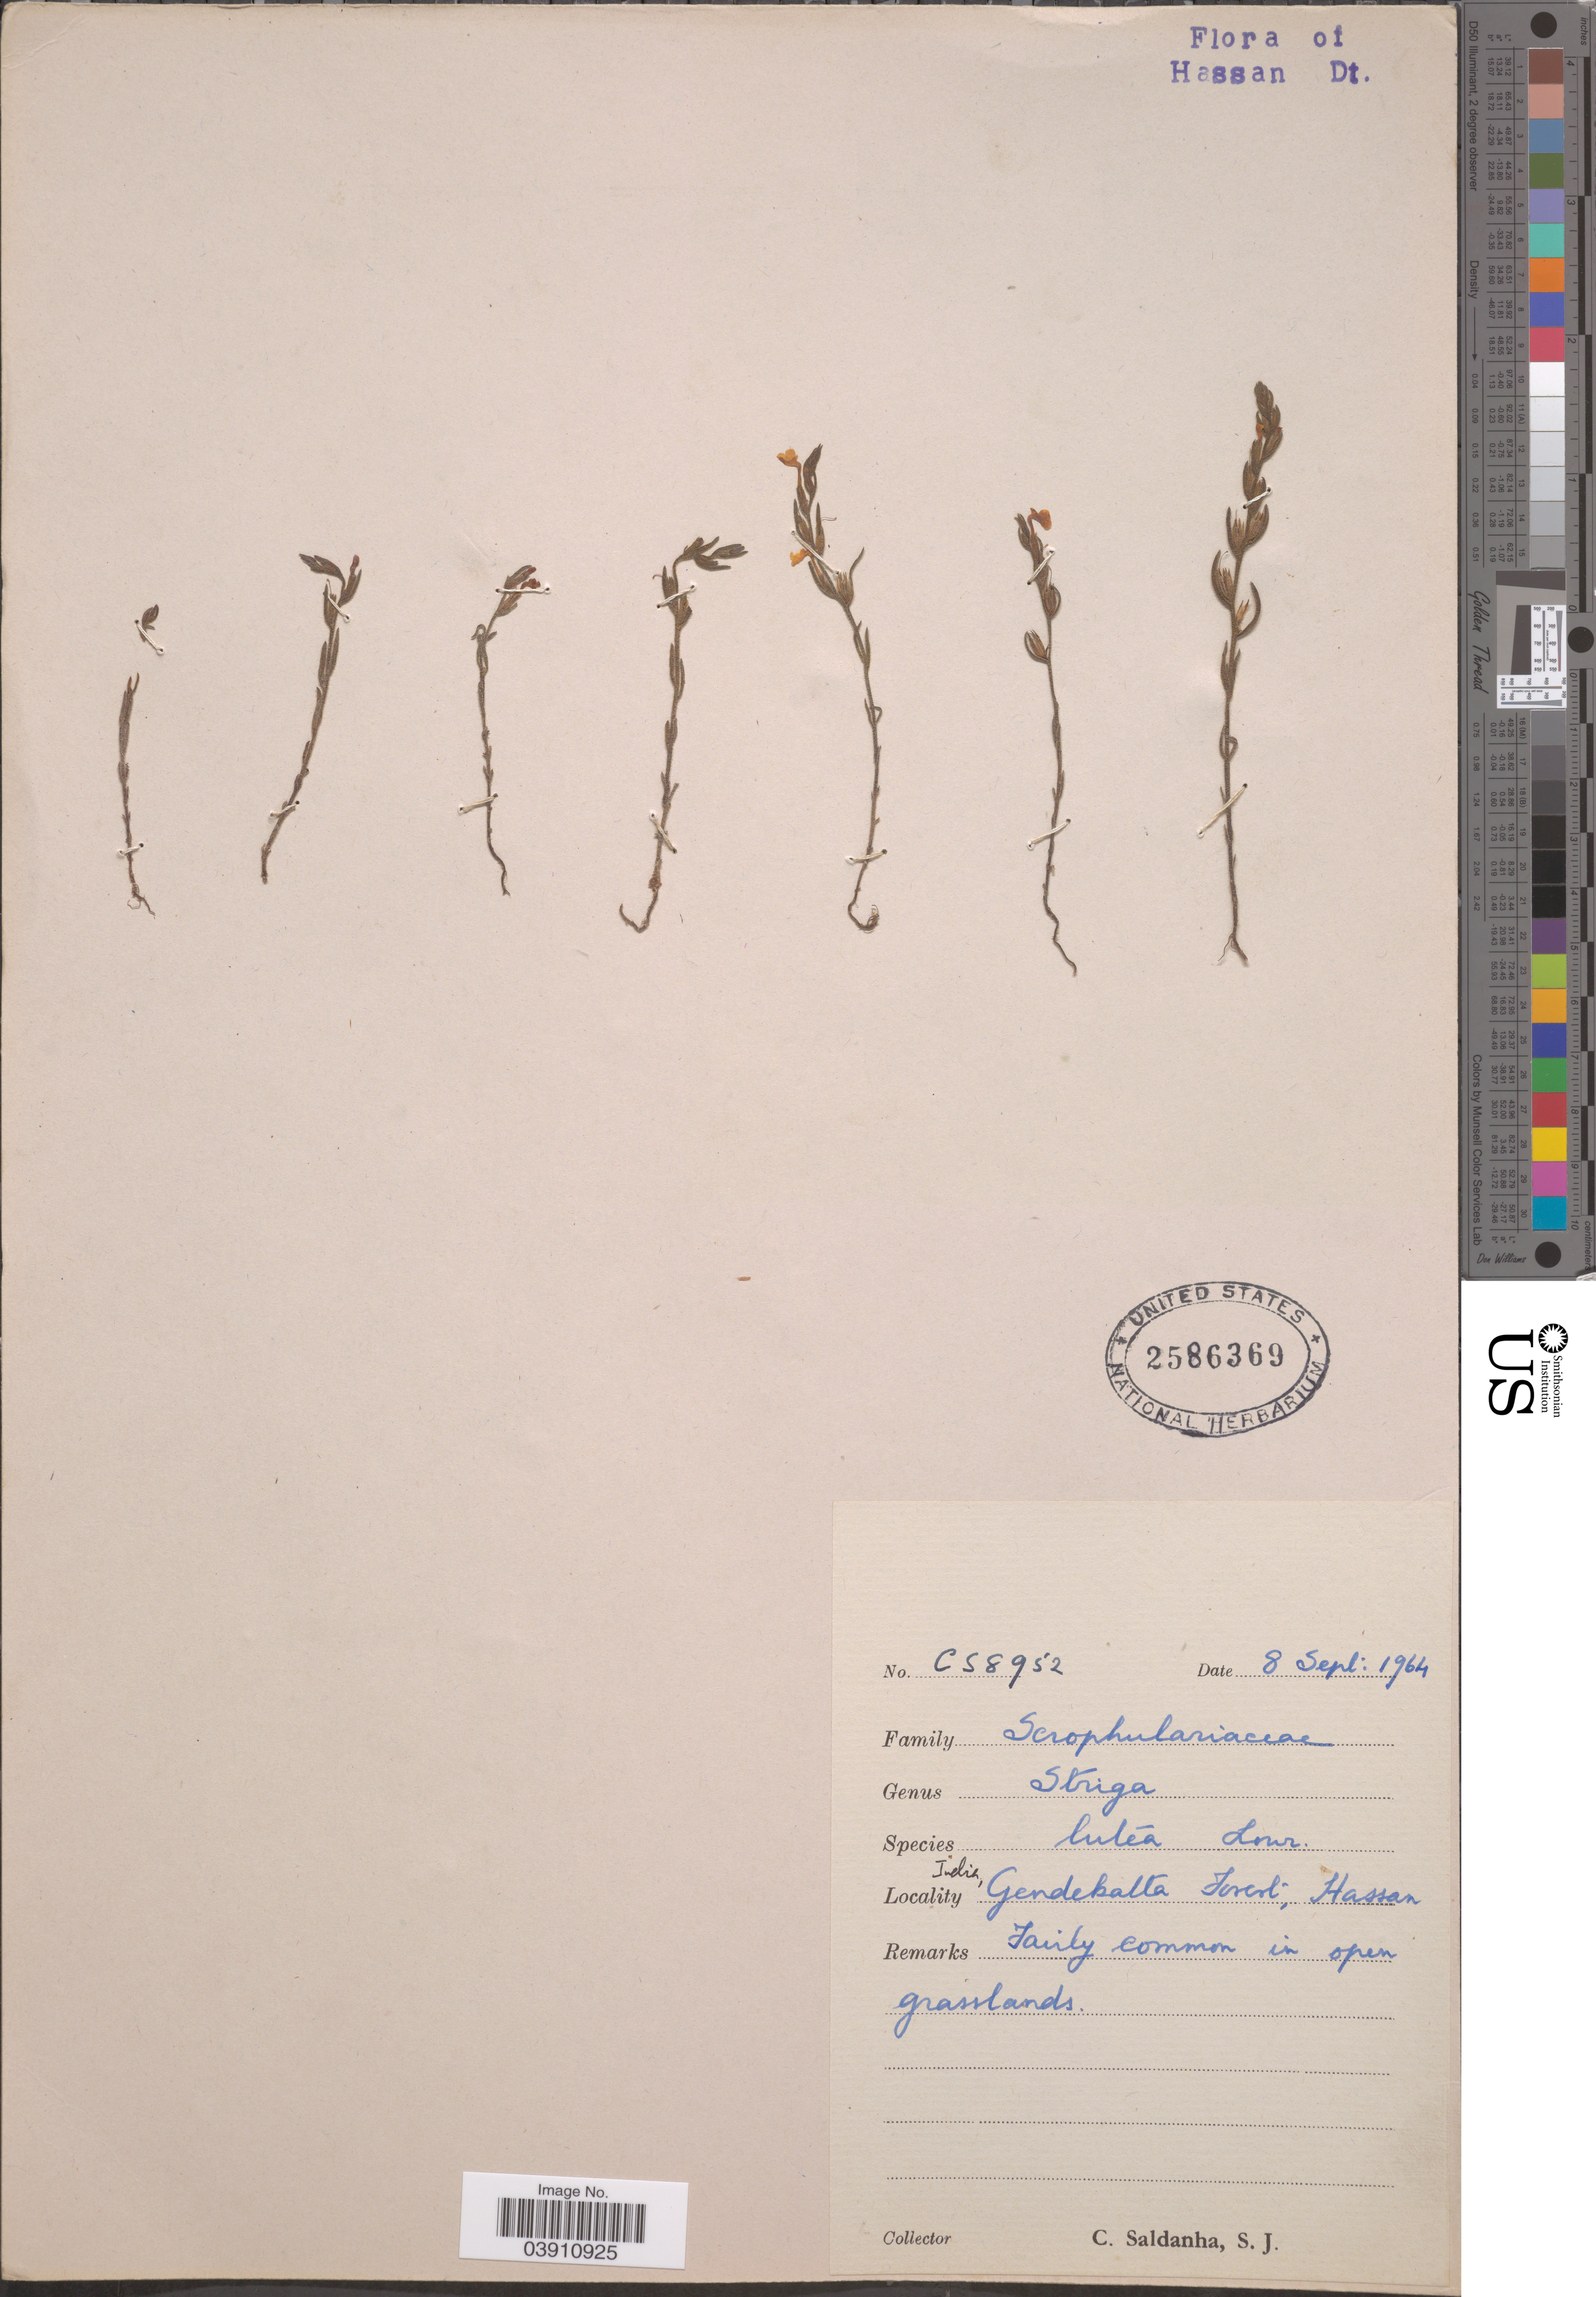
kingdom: Plantae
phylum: Tracheophyta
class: Magnoliopsida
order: Lamiales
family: Orobanchaceae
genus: Striga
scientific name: Striga lutea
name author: Lour.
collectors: C. Saldanha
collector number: CS8952*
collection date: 1964-09-08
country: India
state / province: Karnataka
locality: Gendekatta Forest; Hassan.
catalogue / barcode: US 2586369